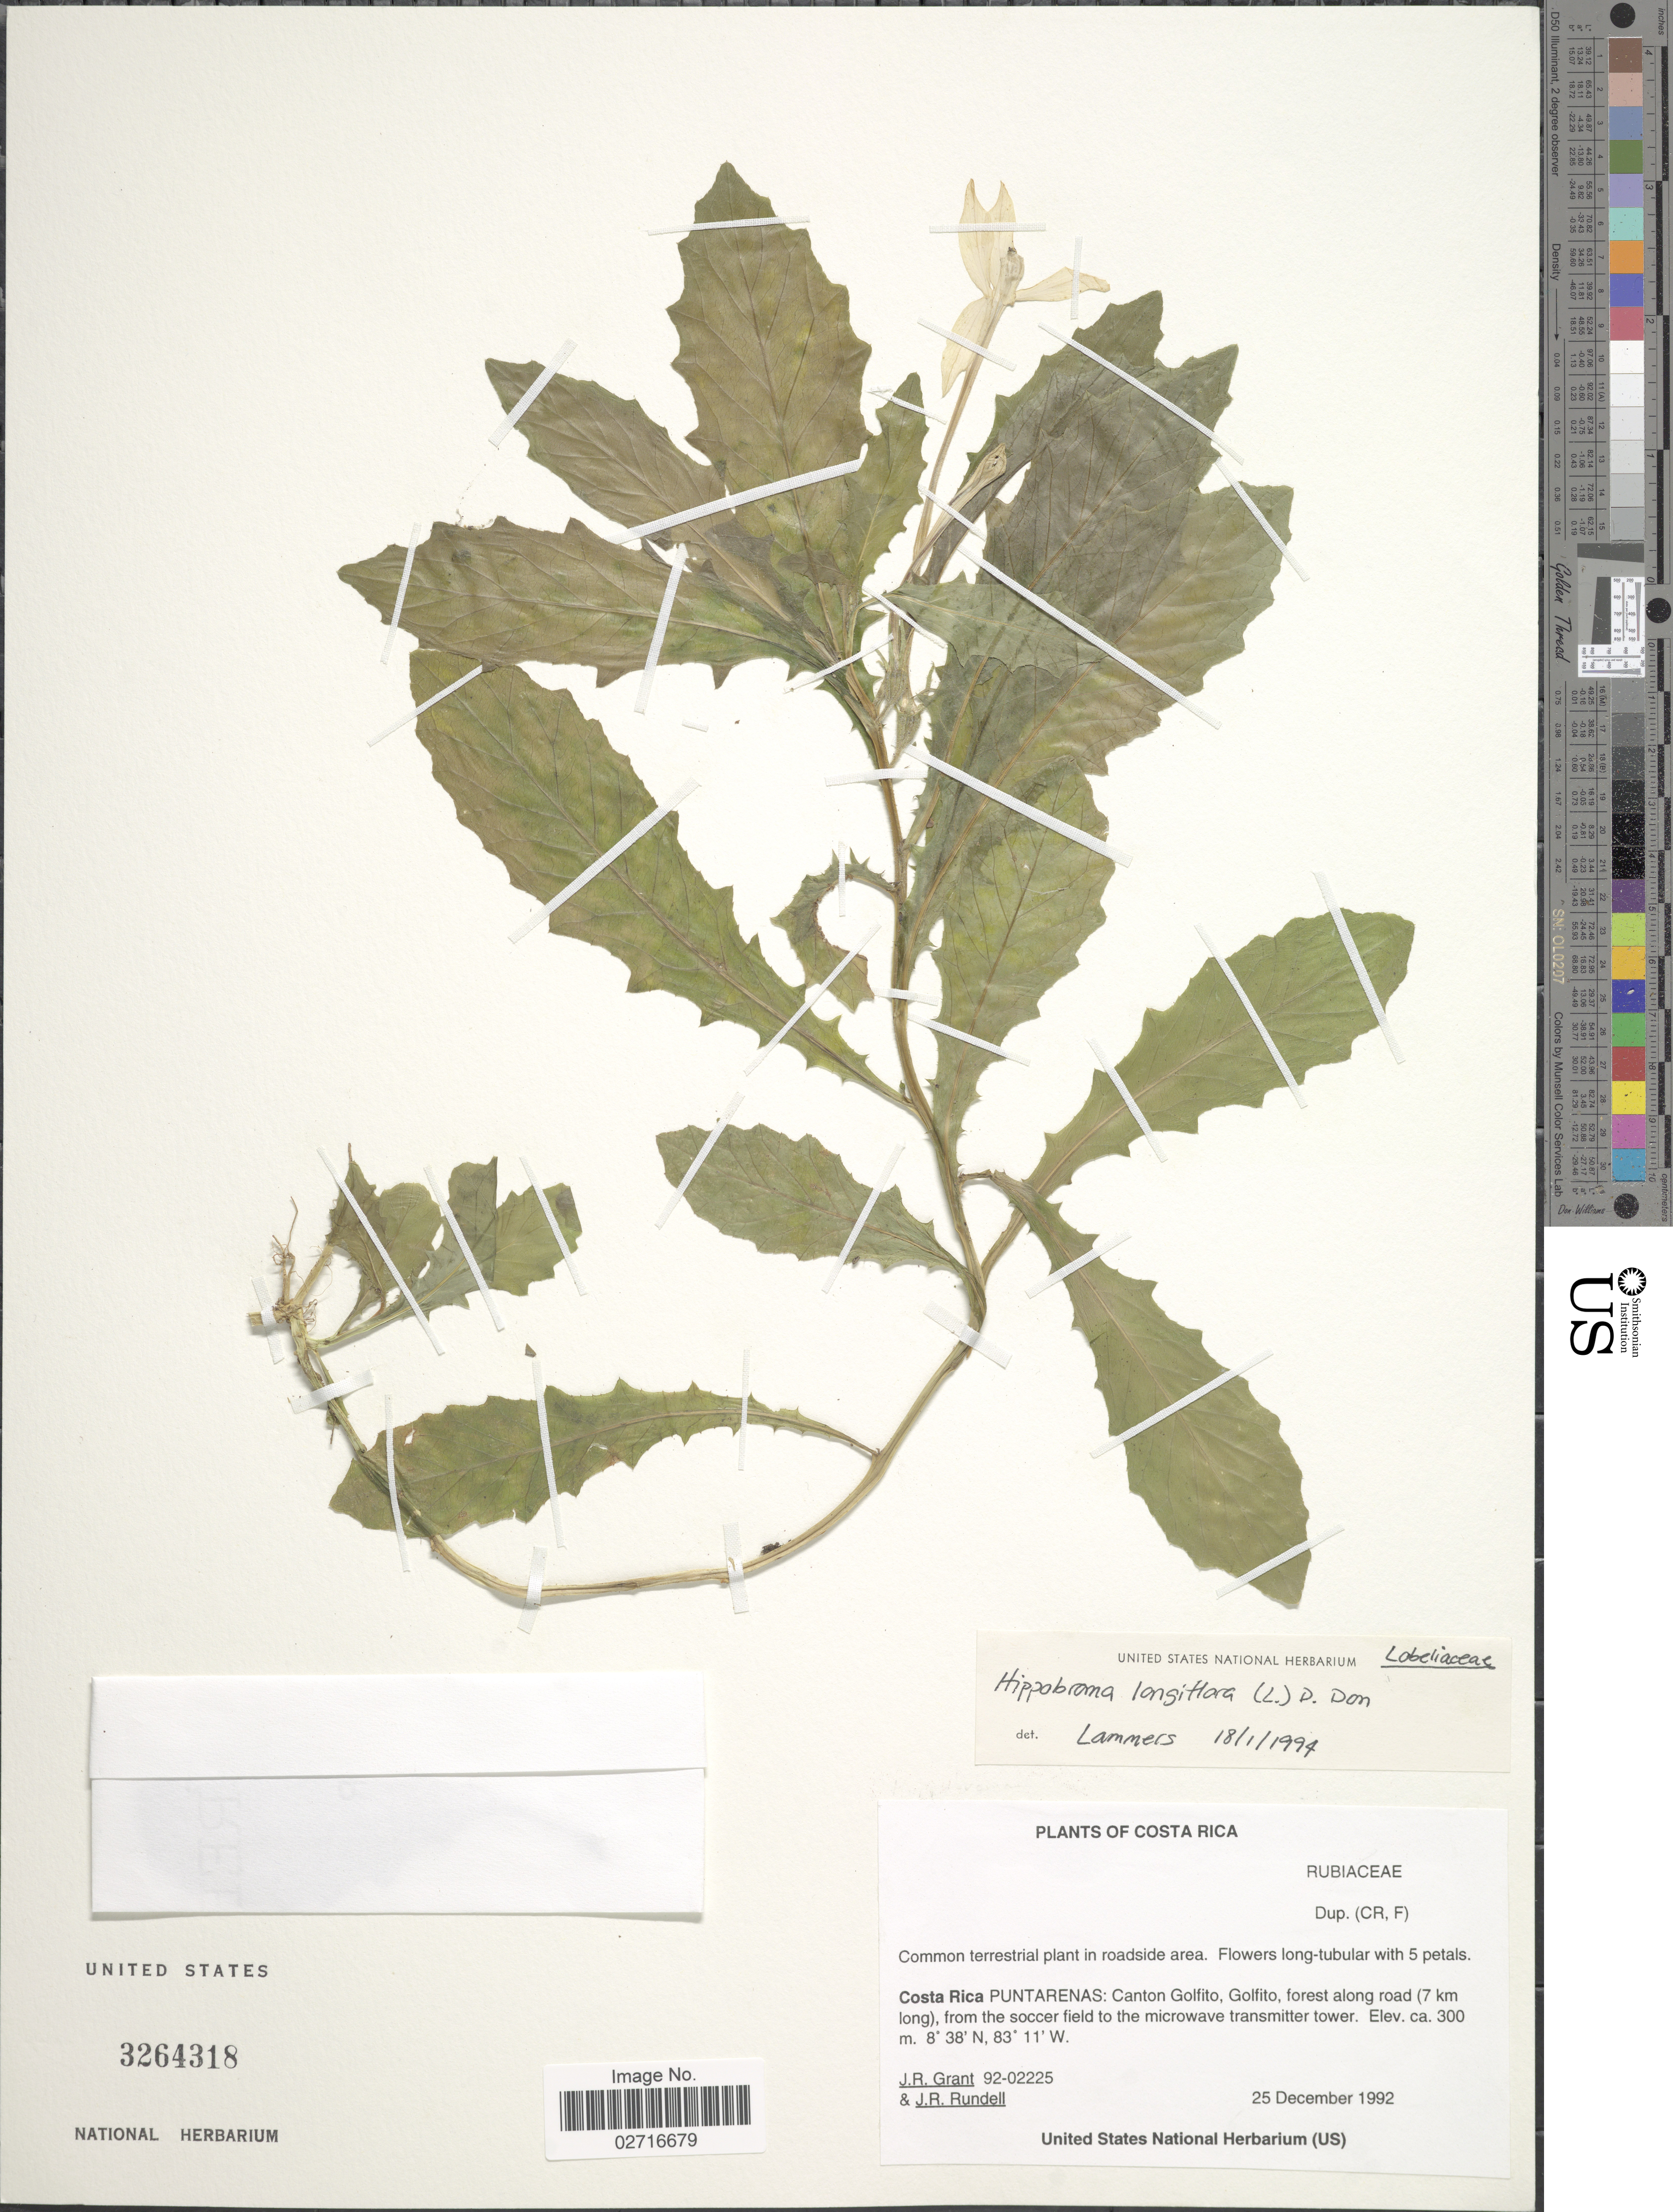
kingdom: Plantae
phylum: Tracheophyta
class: Magnoliopsida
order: Asterales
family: Campanulaceae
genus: Hippobroma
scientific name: Hippobroma longiflora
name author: (L.) G. Don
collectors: J. Grant & J. R. Rundell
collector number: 92-02225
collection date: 1992-12-25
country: Costa Rica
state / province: Puntarenas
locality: In roadside area, Canton Golfito, Golfito, forest along road (7 km long), from the soccer field to the microwave transmitter tower.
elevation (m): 300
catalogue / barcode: US 3264318